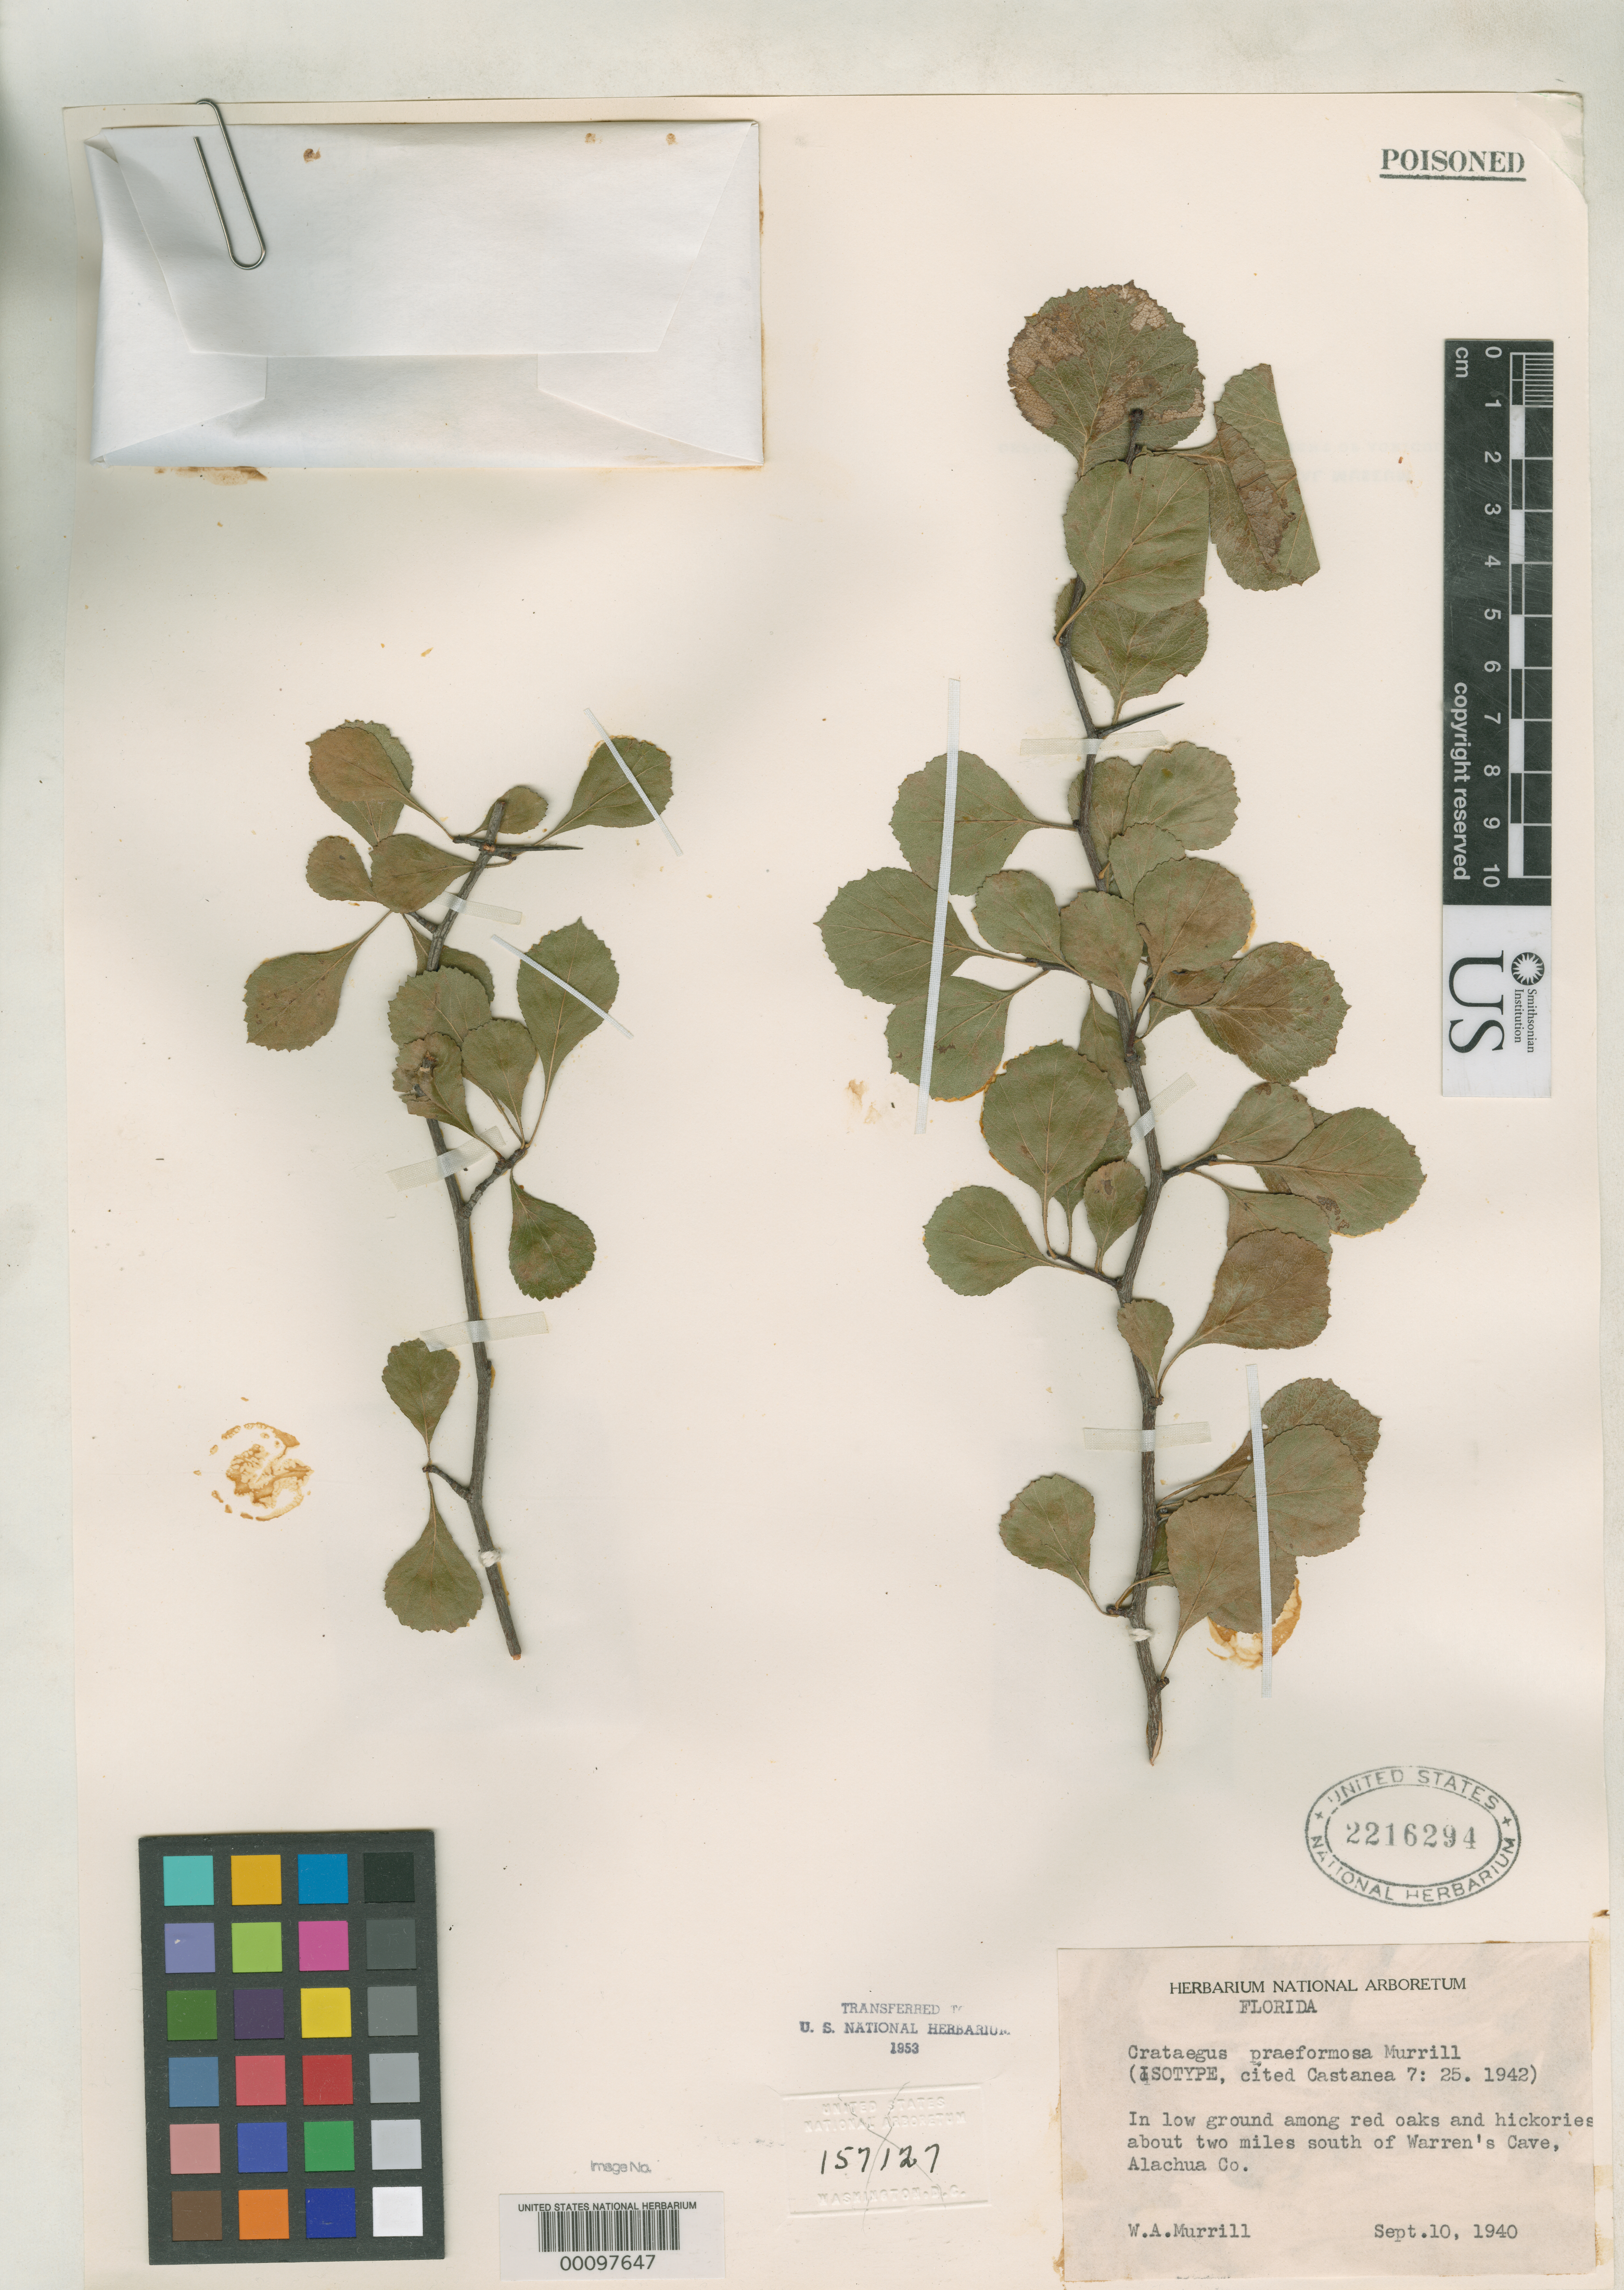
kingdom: Plantae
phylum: Tracheophyta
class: Magnoliopsida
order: Rosales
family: Rosaceae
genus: Crataegus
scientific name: Crataegus praeformosa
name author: Murrill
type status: Isotype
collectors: W. A. Murrill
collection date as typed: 10 Sep 1940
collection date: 1940-09-10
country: United States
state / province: Florida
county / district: Alachua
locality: Ca. 2 mi S of Warren's Cave.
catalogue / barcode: US 2216294